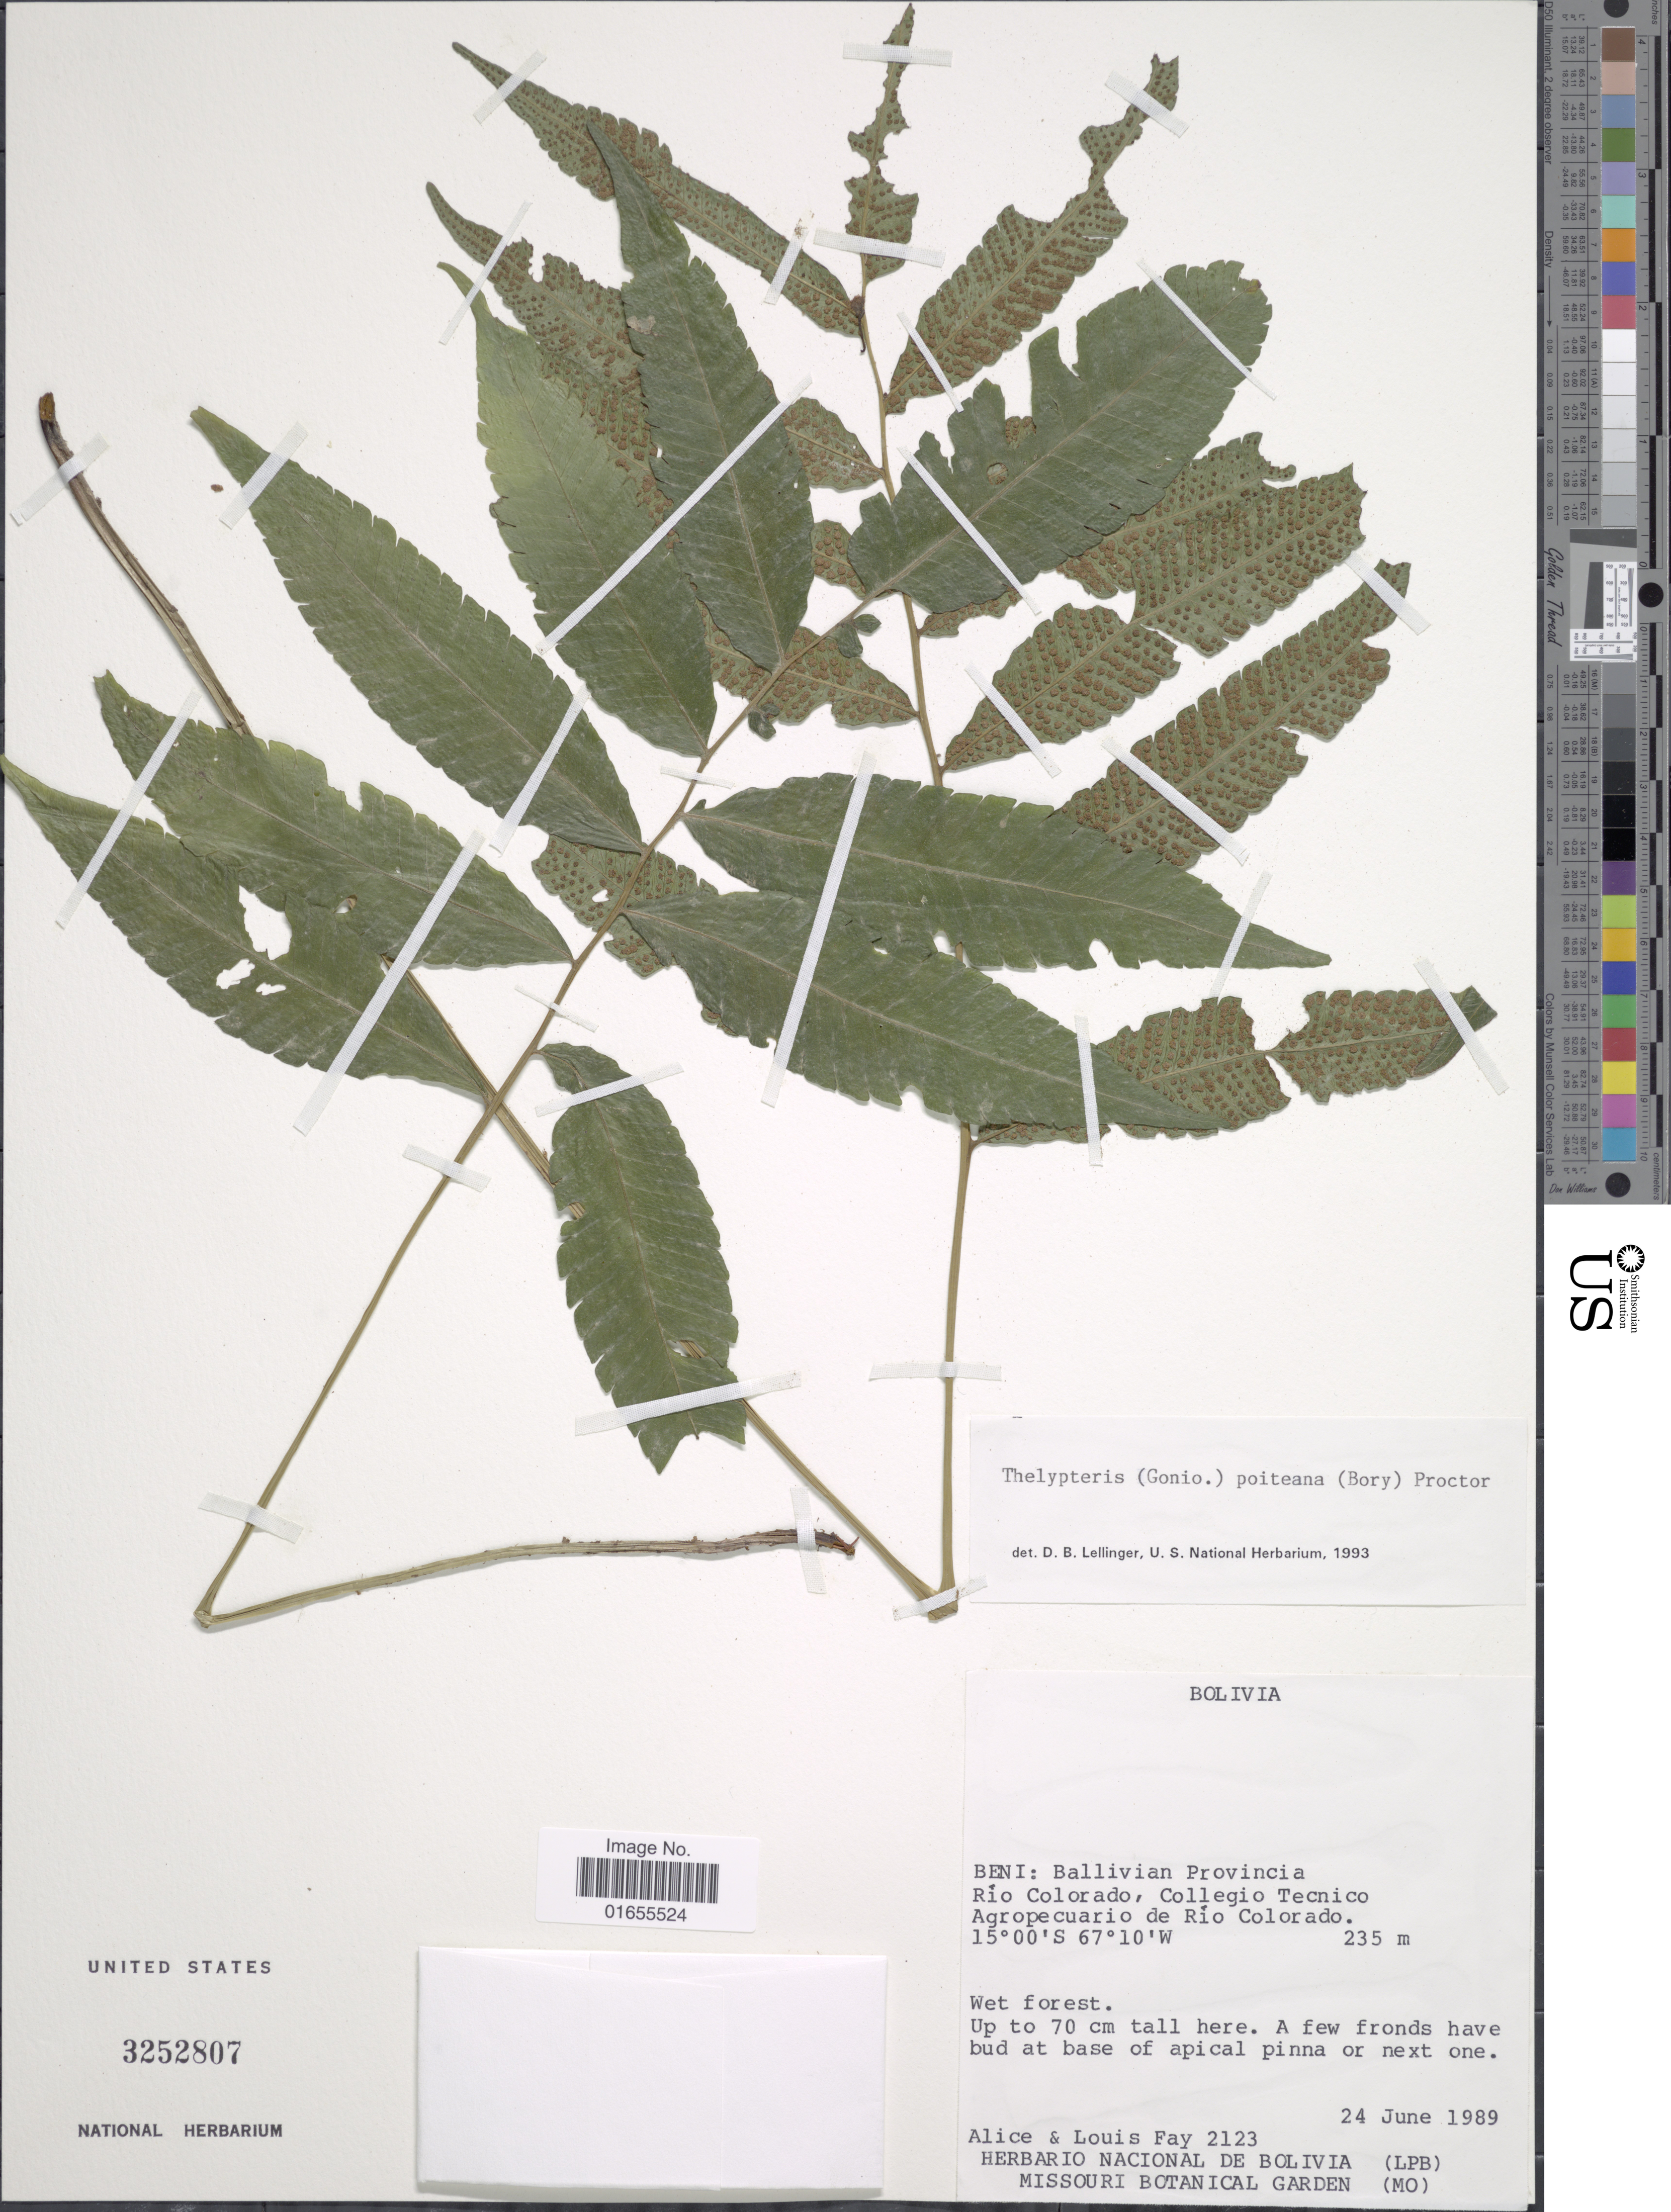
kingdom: Plantae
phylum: Tracheophyta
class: Polypodiopsida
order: Polypodiales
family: Thelypteridaceae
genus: Goniopteris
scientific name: Goniopteris poiteana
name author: (Bory) Ching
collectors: A. Fay & L. Fay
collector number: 2123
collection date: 1989-06-24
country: Bolivia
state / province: Beni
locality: Ballivian Provincia Rio Colorado, Collegio Tecnico Agropecuario de Rio Colorado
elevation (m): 235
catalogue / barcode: US 3252807